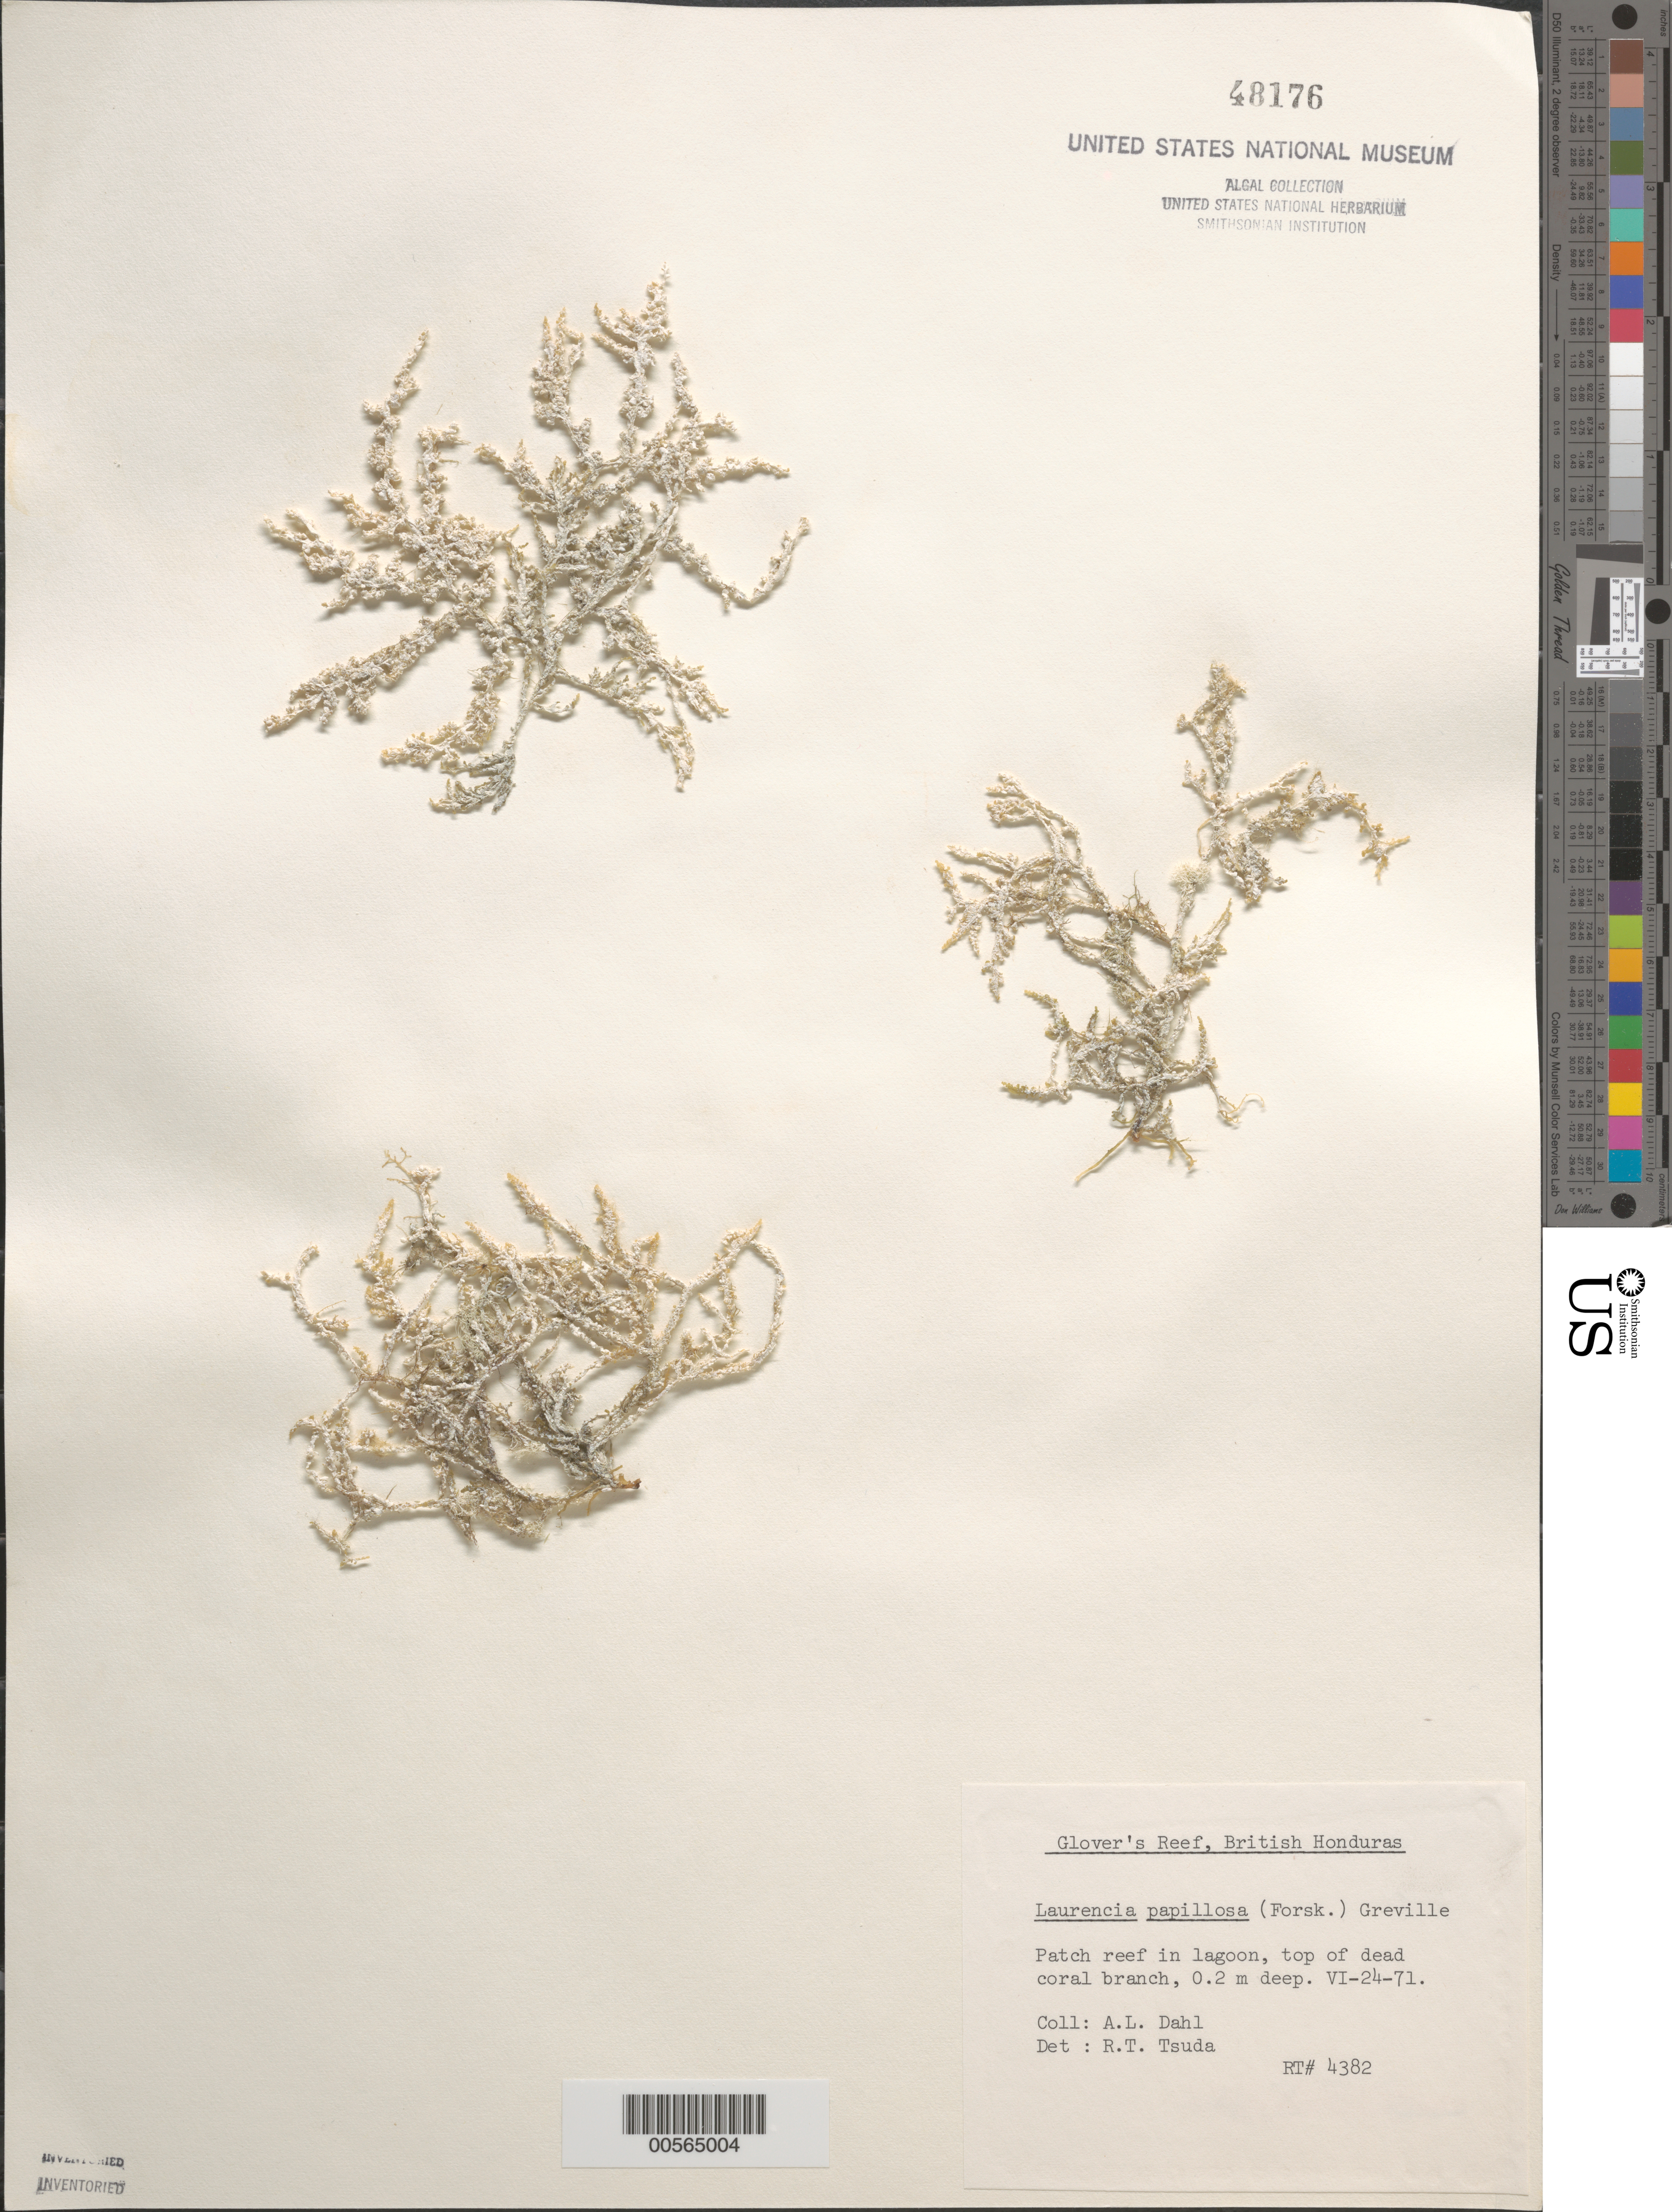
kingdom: Plantae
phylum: Rhodophyta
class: Florideophyceae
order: Ceramiales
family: Rhodomelaceae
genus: Palisada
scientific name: Palisada perforata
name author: (Bory) K.W. Nam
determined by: Algae name updating Project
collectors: A. Dahl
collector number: Rt 4382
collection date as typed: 24 May 1971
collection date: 1971-05-24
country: Belize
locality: Glover's Reef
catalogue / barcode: US 48176